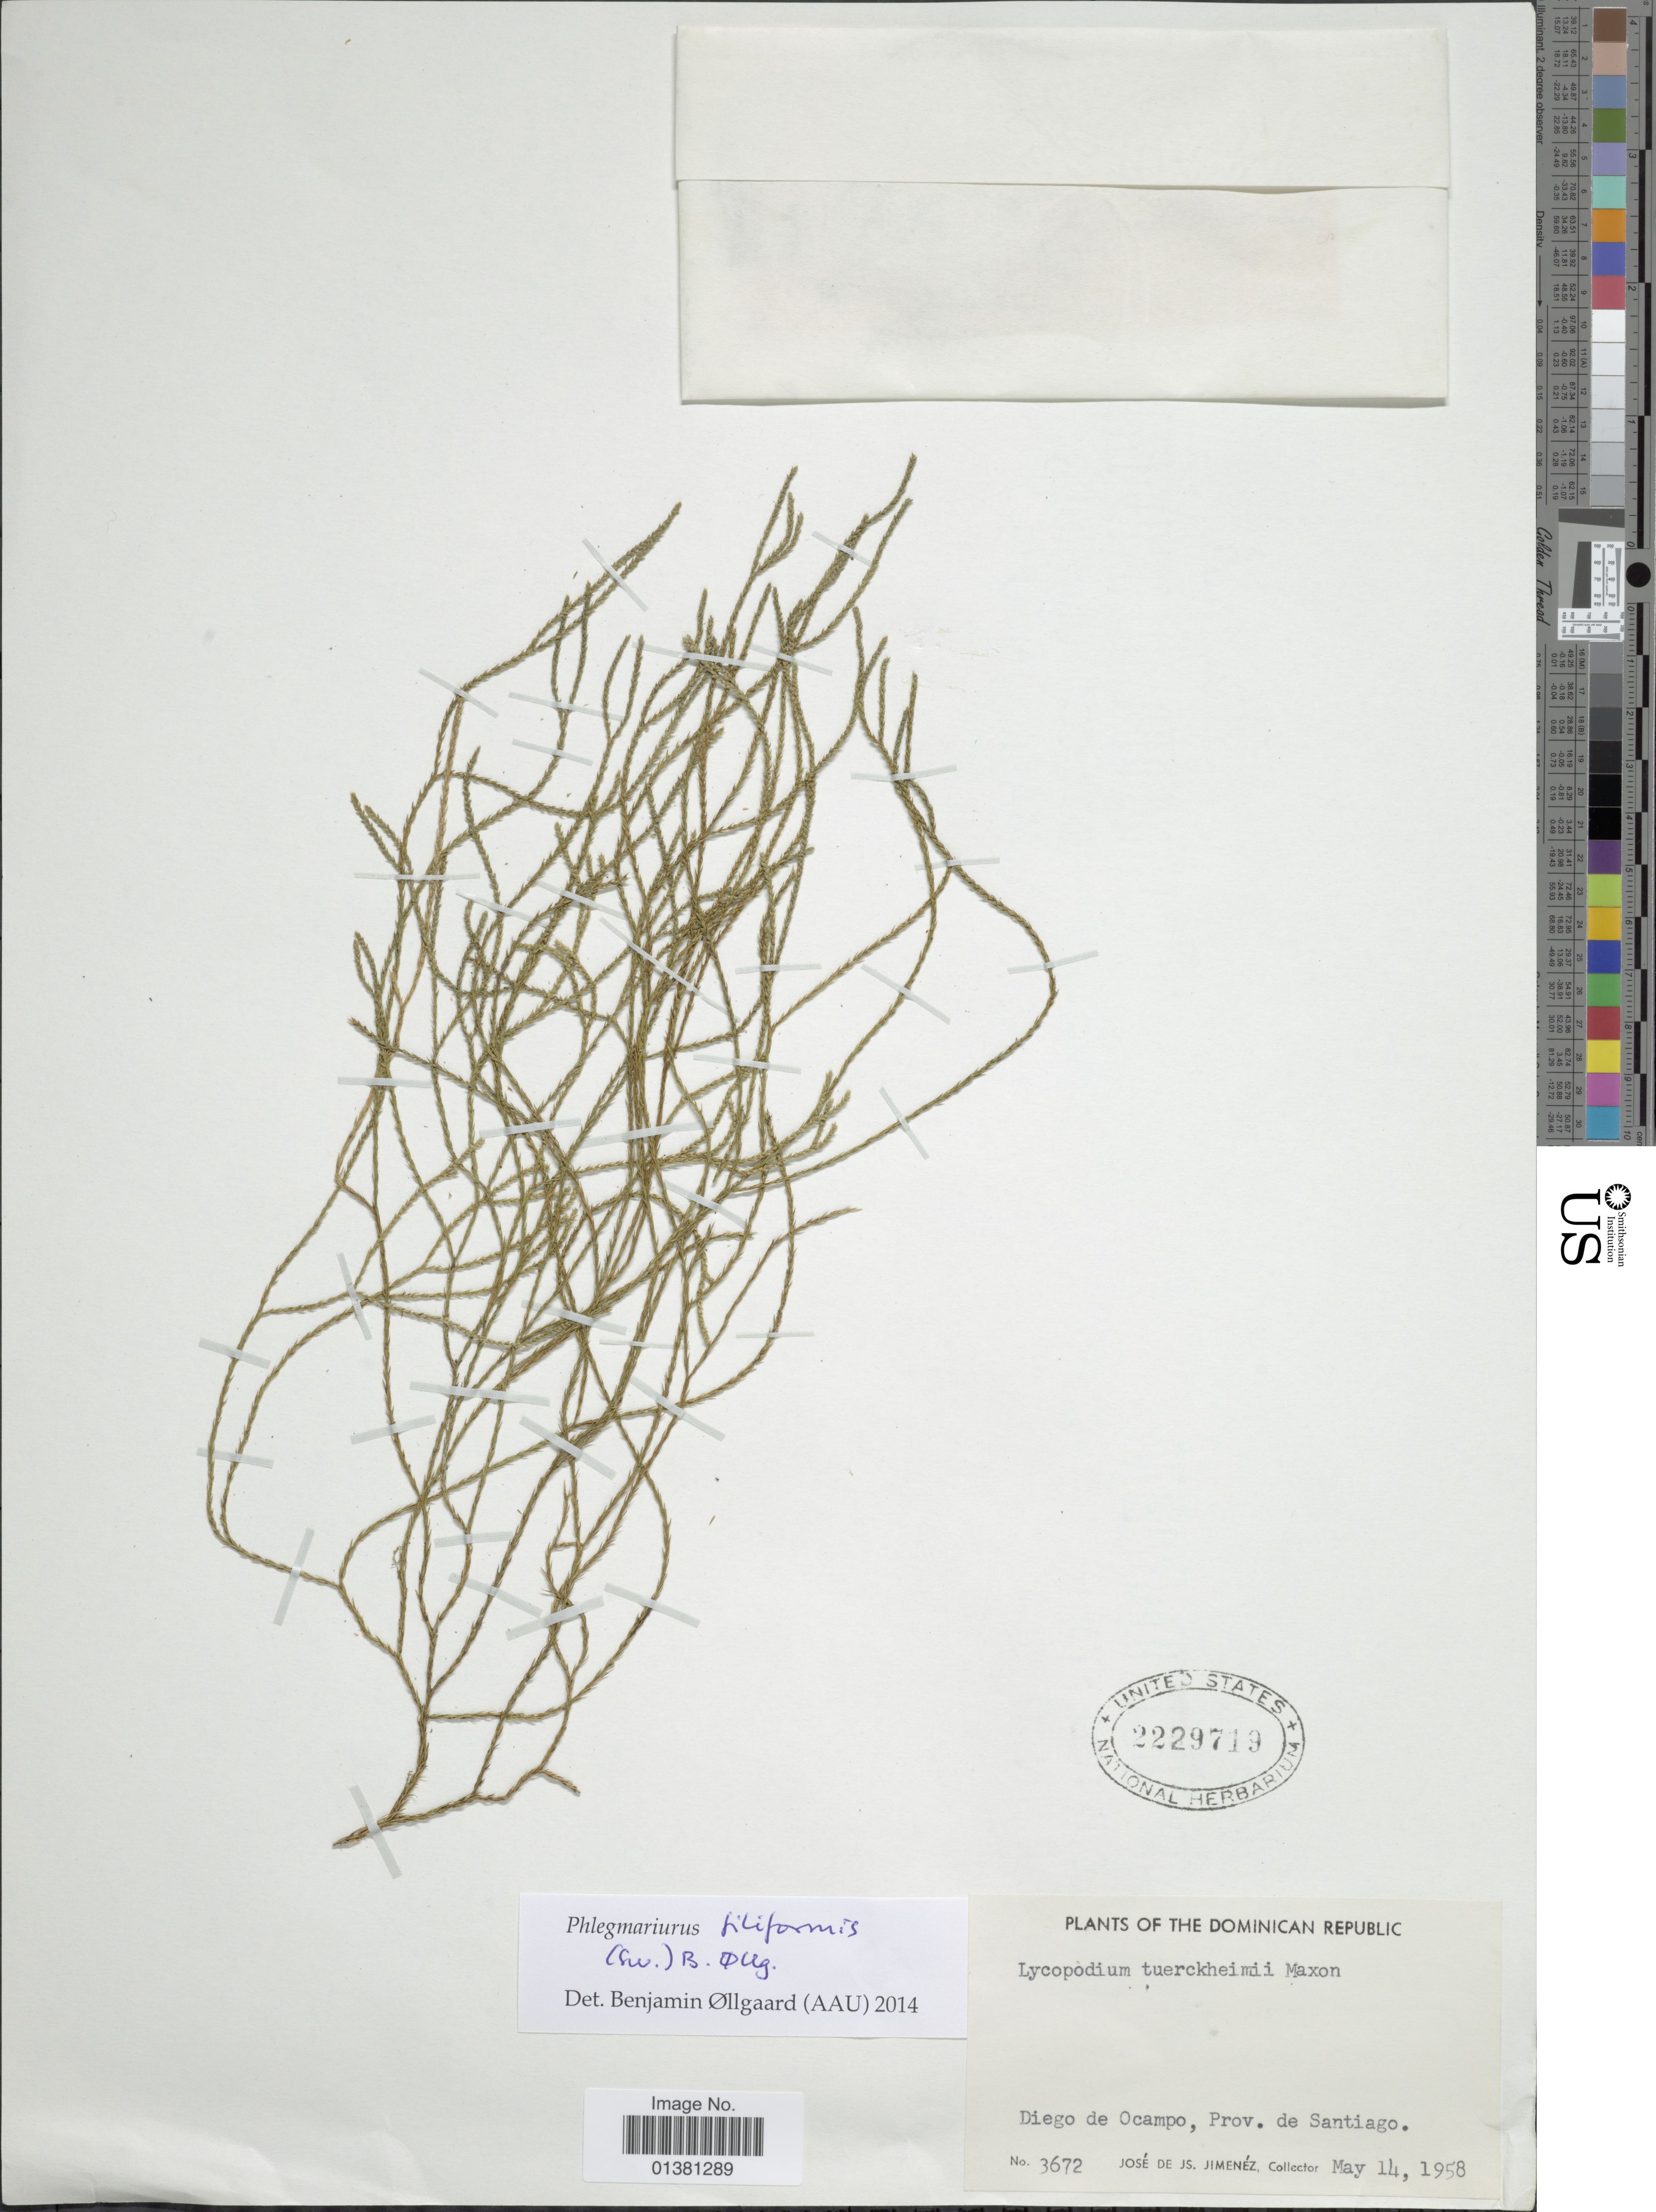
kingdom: Plantae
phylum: Tracheophyta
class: Lycopodiopsida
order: Lycopodiales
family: Lycopodiaceae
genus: Phlegmariurus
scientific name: Phlegmariurus sp.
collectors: J. J. Jiménez Almonte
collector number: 3672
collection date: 1958-05-14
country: Dominican Republic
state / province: Santiago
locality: Diego de Ocampo, Prov. de Santiago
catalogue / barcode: US 2229719